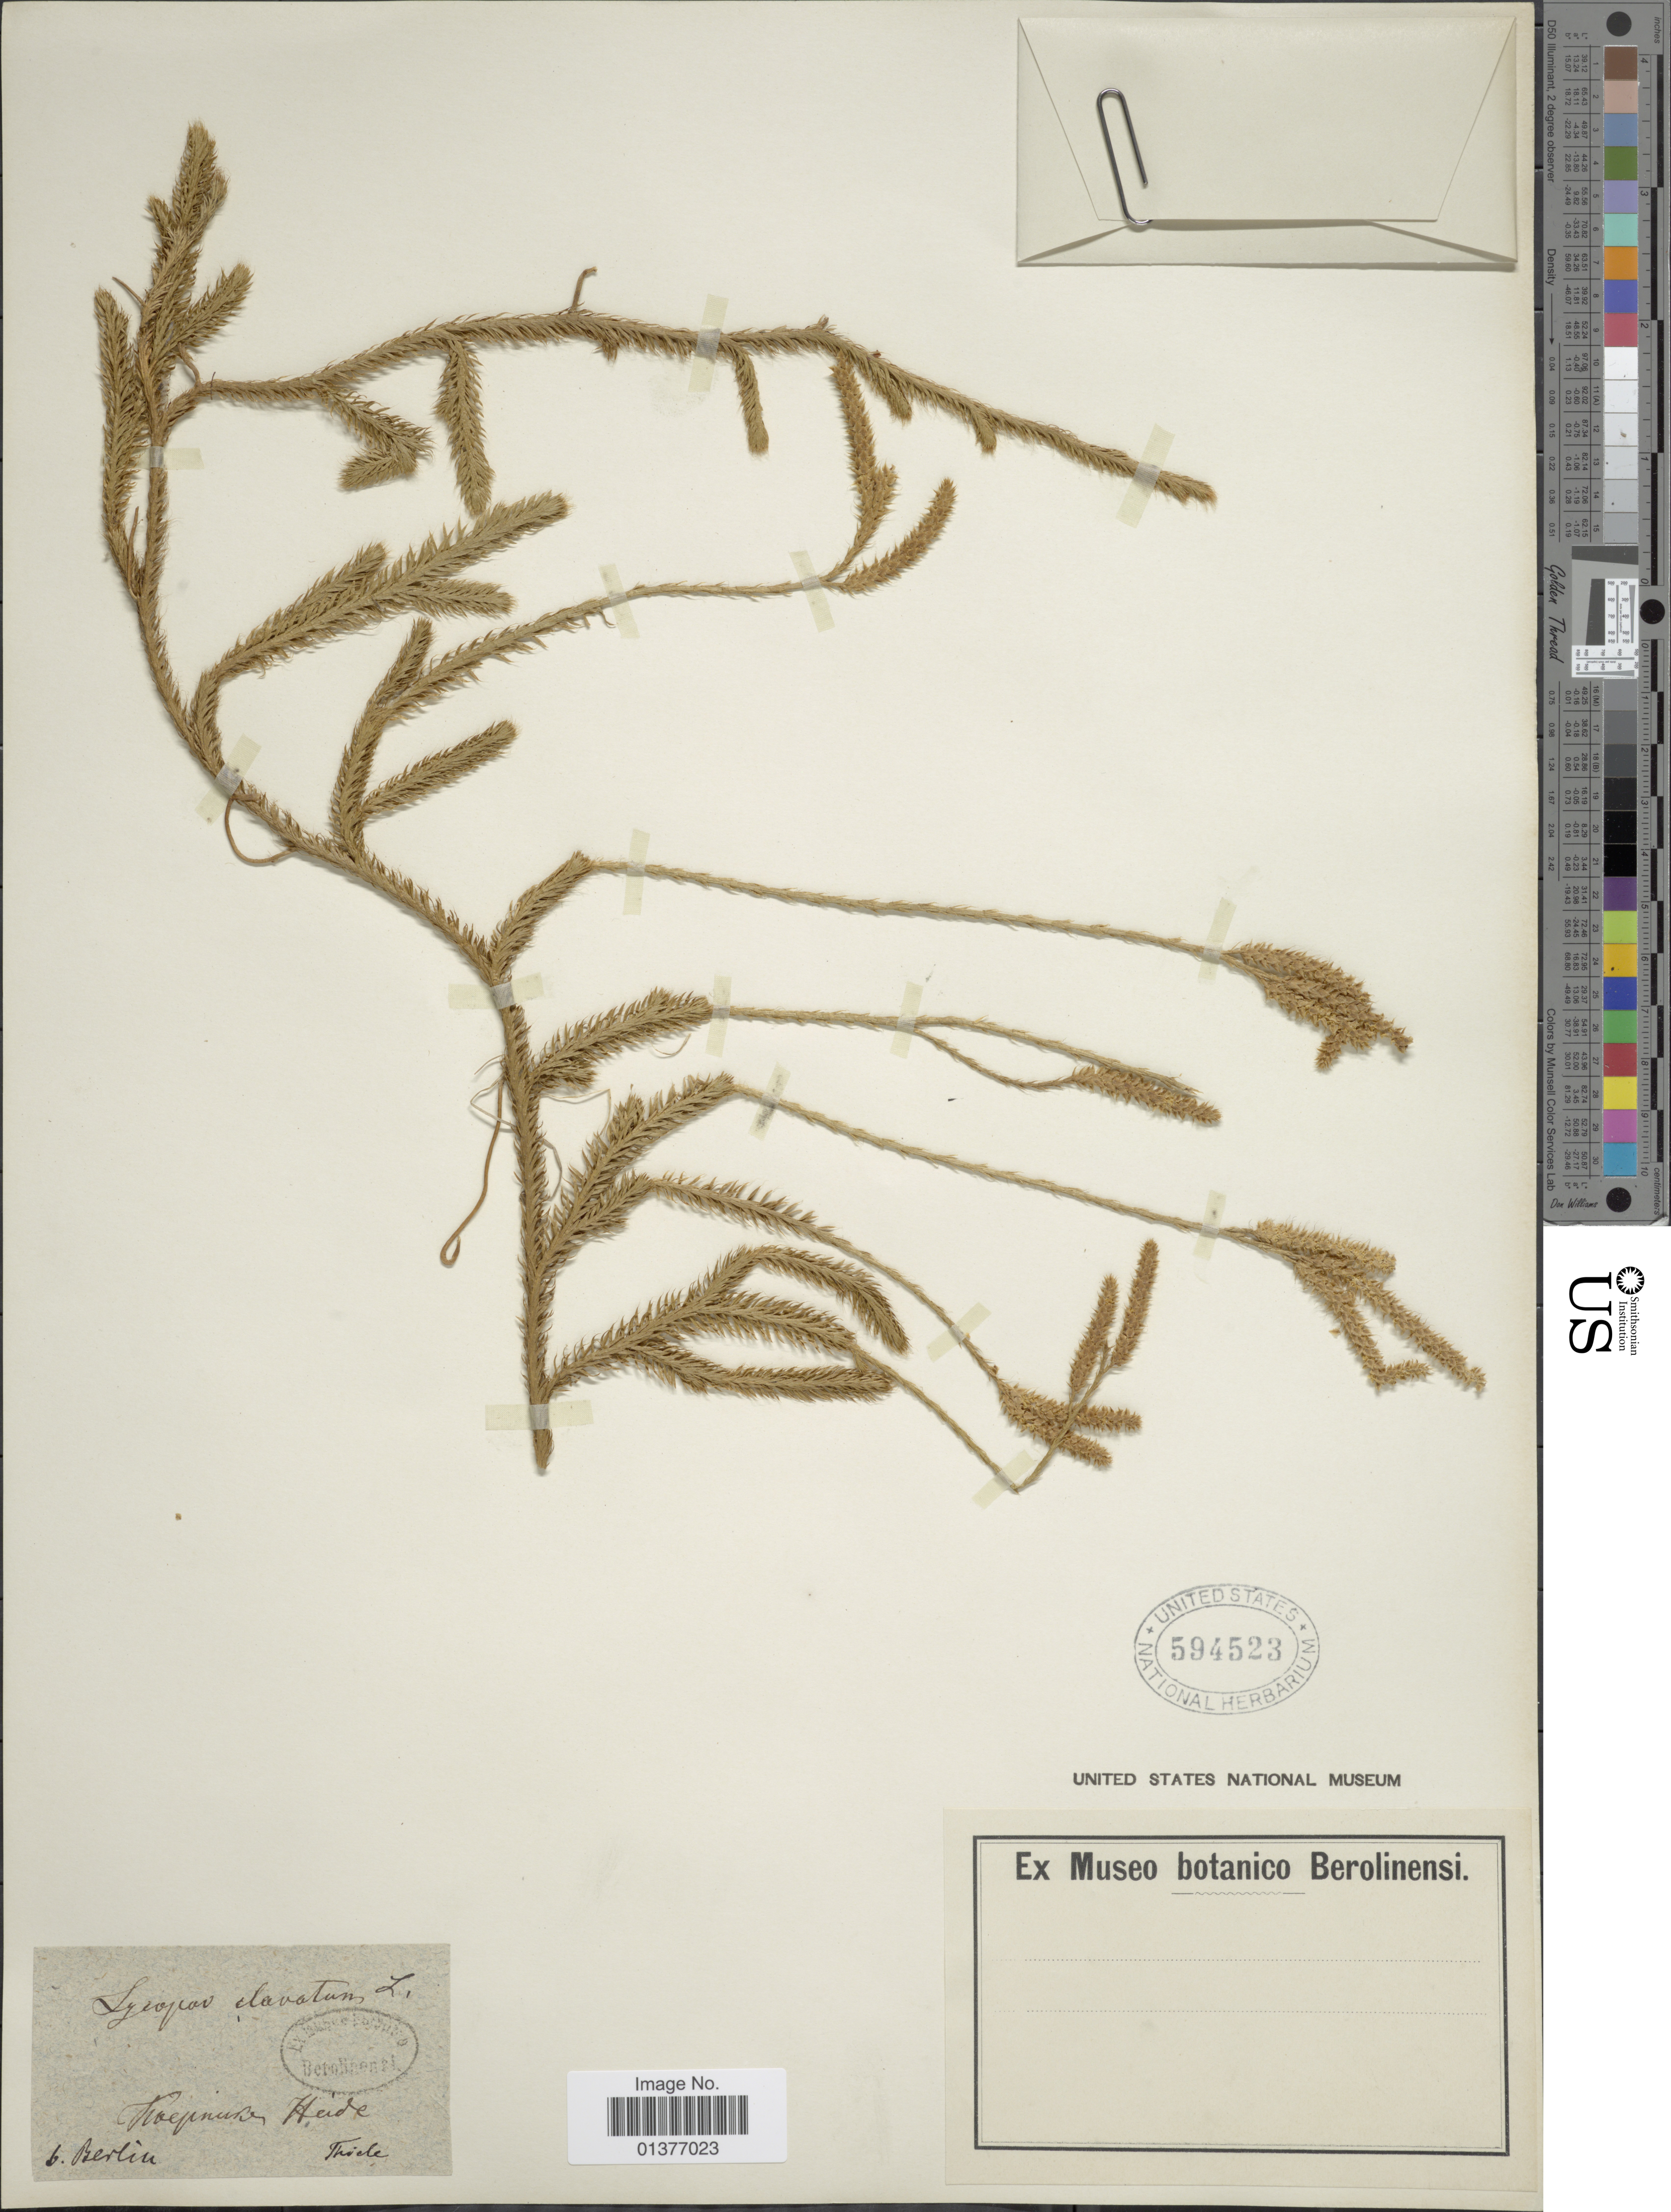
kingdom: Plantae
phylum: Tracheophyta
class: Lycopodiopsida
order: Lycopodiales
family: Lycopodiaceae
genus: Lycopodium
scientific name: Lycopodium clavatum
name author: L.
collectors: Thiele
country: Germany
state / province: Berlin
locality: Koepinke heide [interpreted]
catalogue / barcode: US 594523